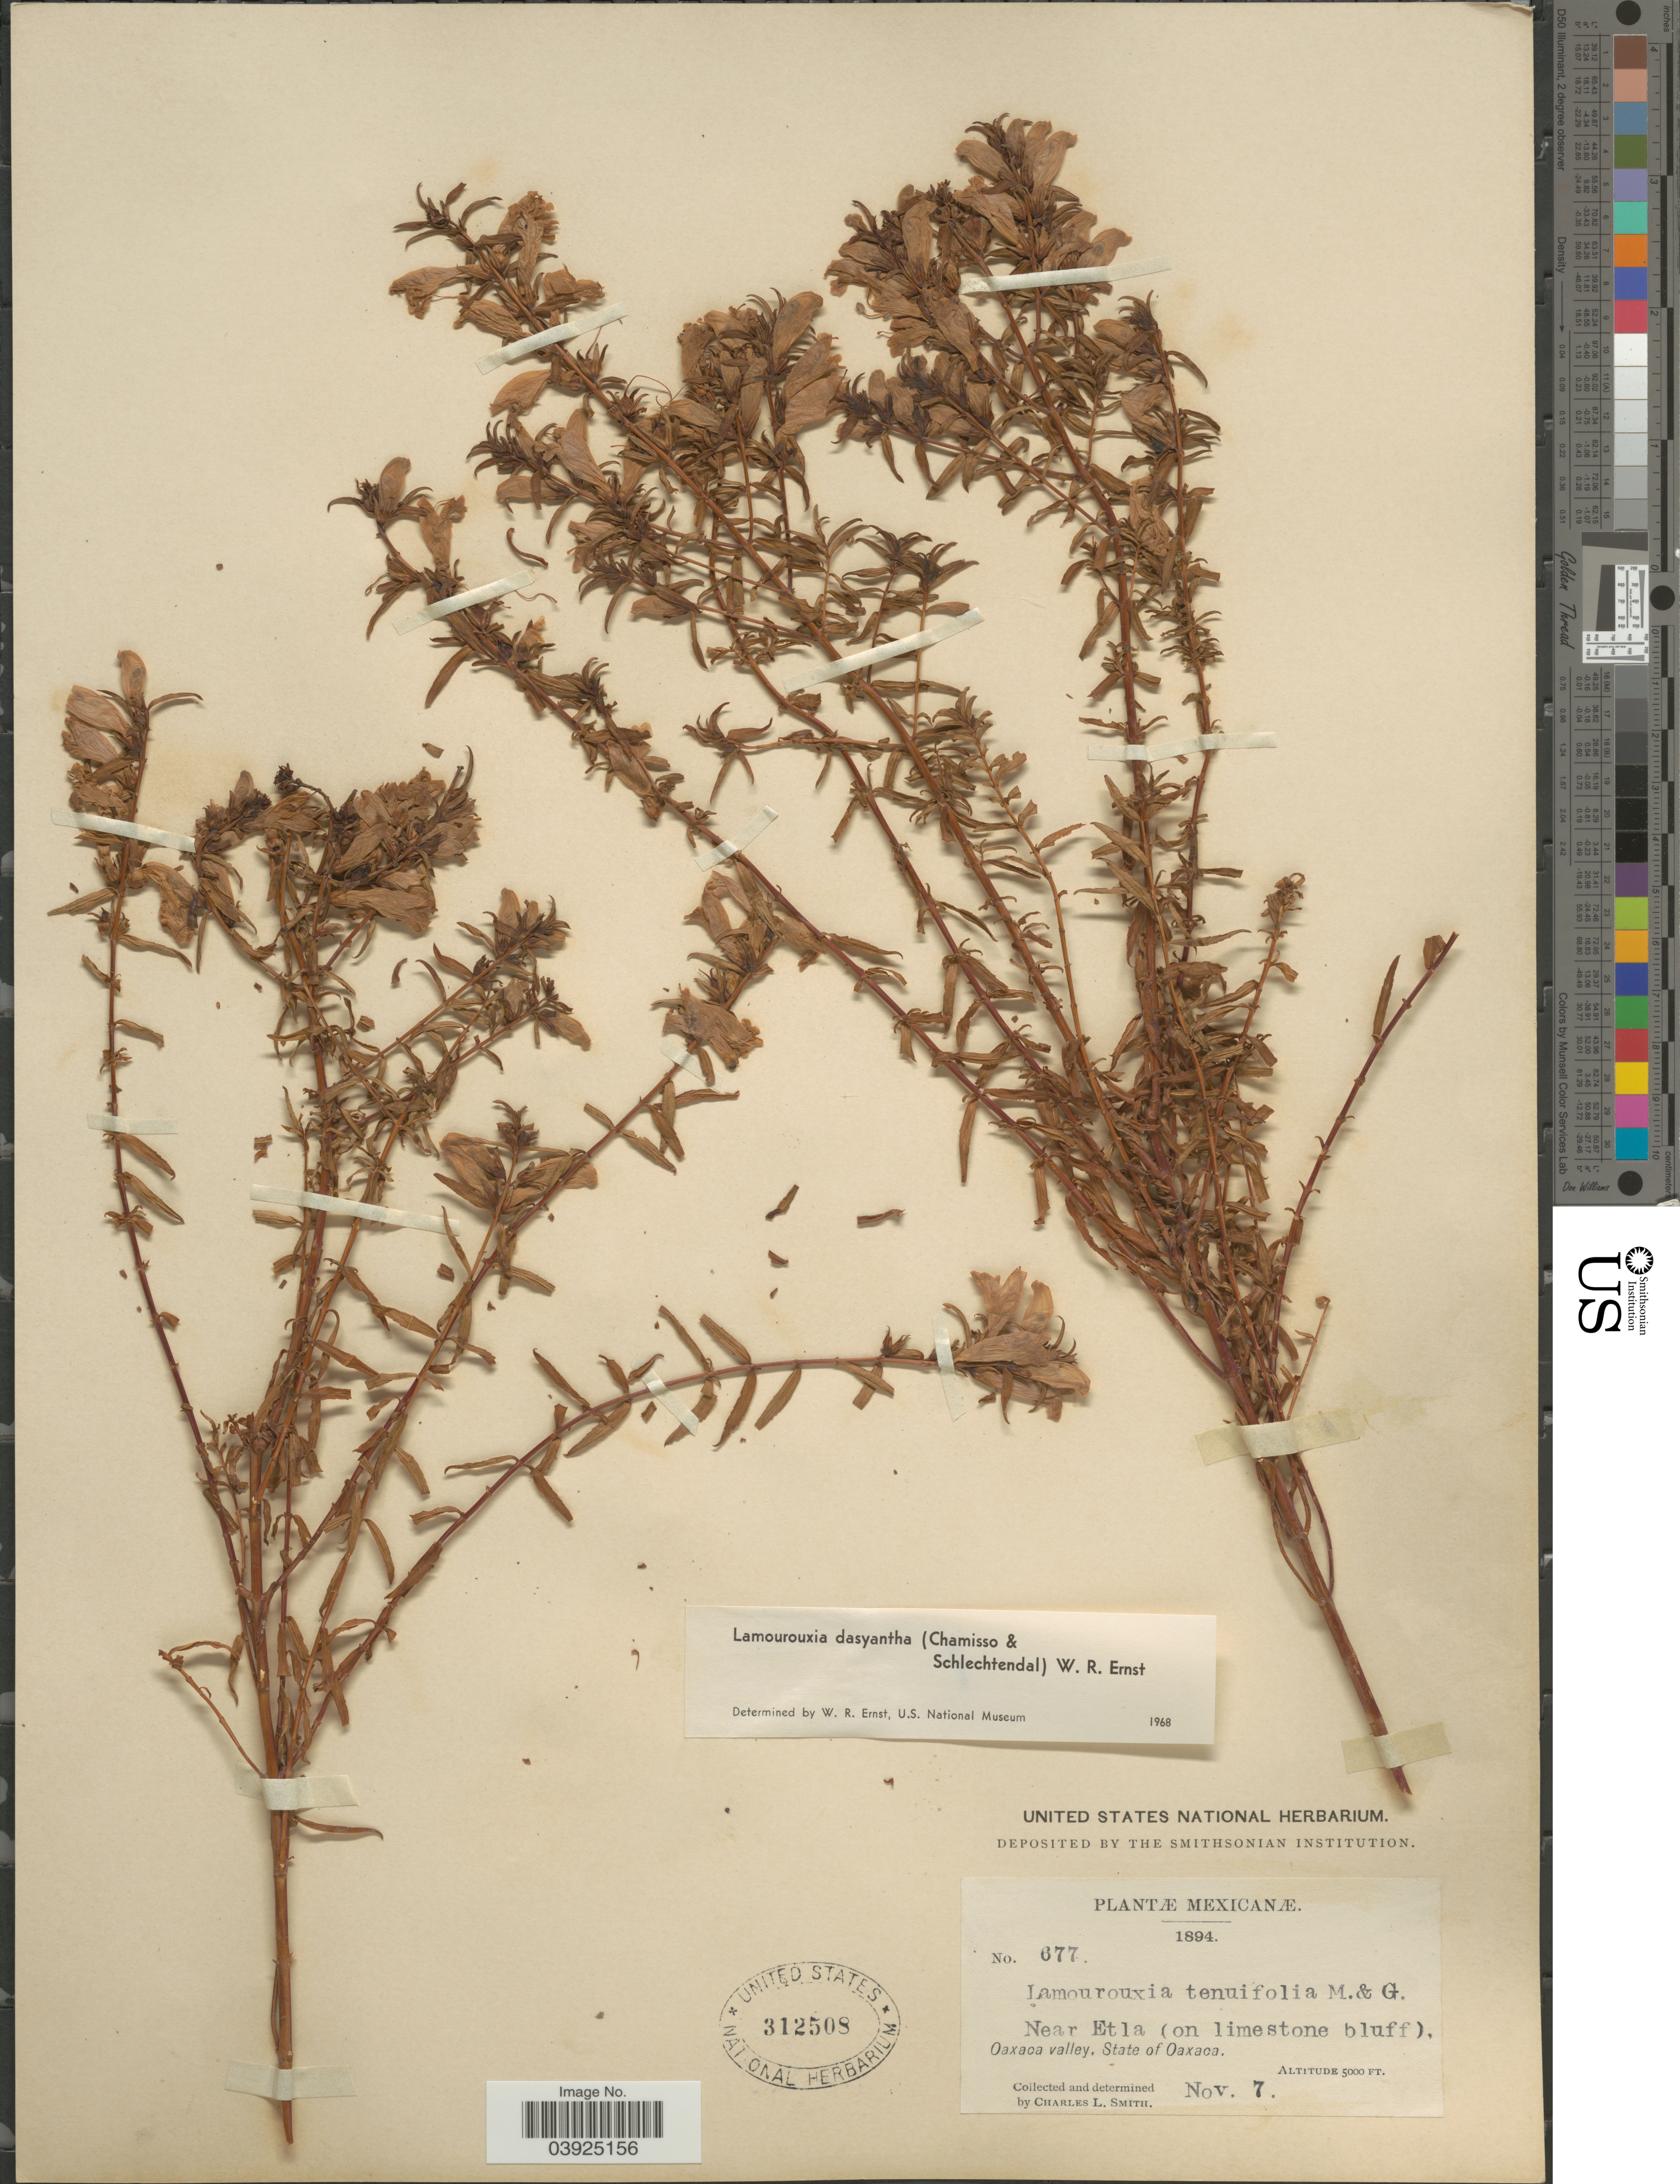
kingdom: Plantae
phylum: Tracheophyta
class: Magnoliopsida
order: Lamiales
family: Orobanchaceae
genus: Lamourouxia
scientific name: Lamourouxia dasyantha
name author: (Cham. & Schltdl.) W.R. Ernst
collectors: C. L. Smith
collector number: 677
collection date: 1894-11-07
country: Mexico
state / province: Oaxaca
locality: Near Elta (on limestone bluff), Oaxaca valley.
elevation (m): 1524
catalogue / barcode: US 312508